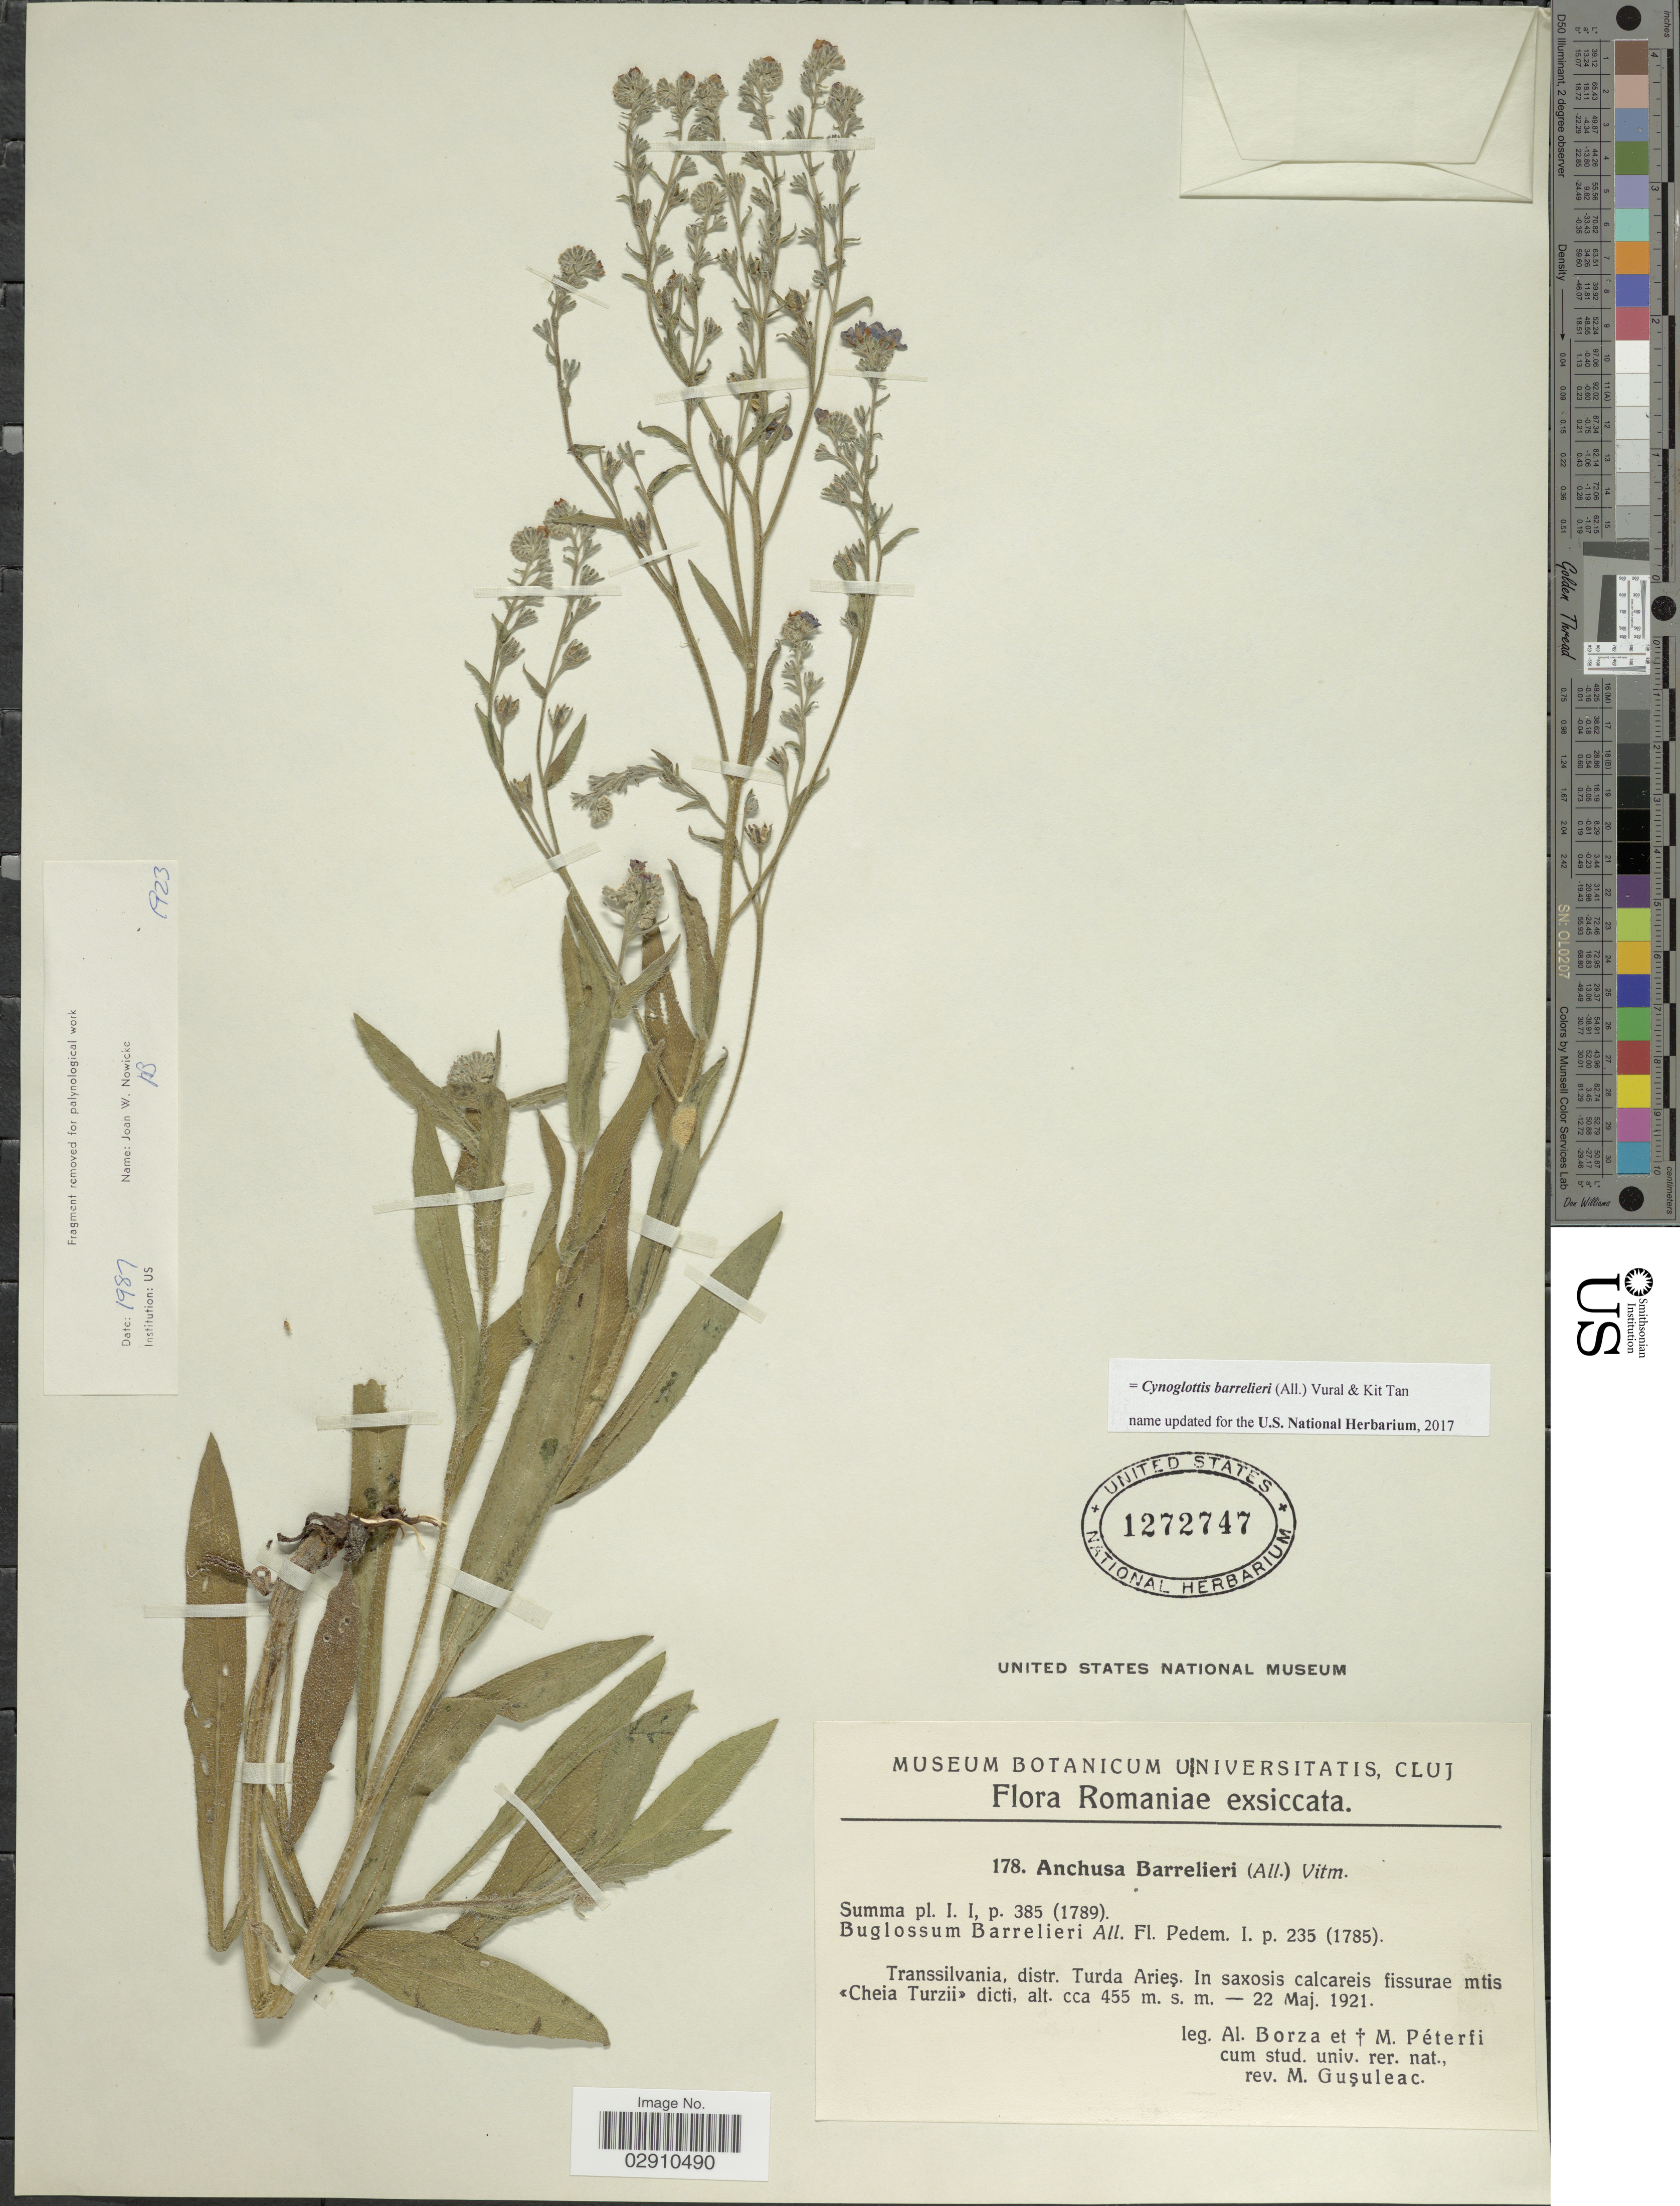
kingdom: Plantae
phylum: Tracheophyta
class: Magnoliopsida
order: Boraginales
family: Boraginaceae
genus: Cynoglottis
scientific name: Cynoglottis barrelieri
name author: (All.) Vural & Kit Tan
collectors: A. Borza & M. Péterfi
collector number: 178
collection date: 1921-05-22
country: Romania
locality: Transsilvania, distr. Turda Aries. In saxosis calcareis fissurae mtis <<Cheia Turzii>> dicti.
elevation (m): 455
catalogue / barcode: US 1272747